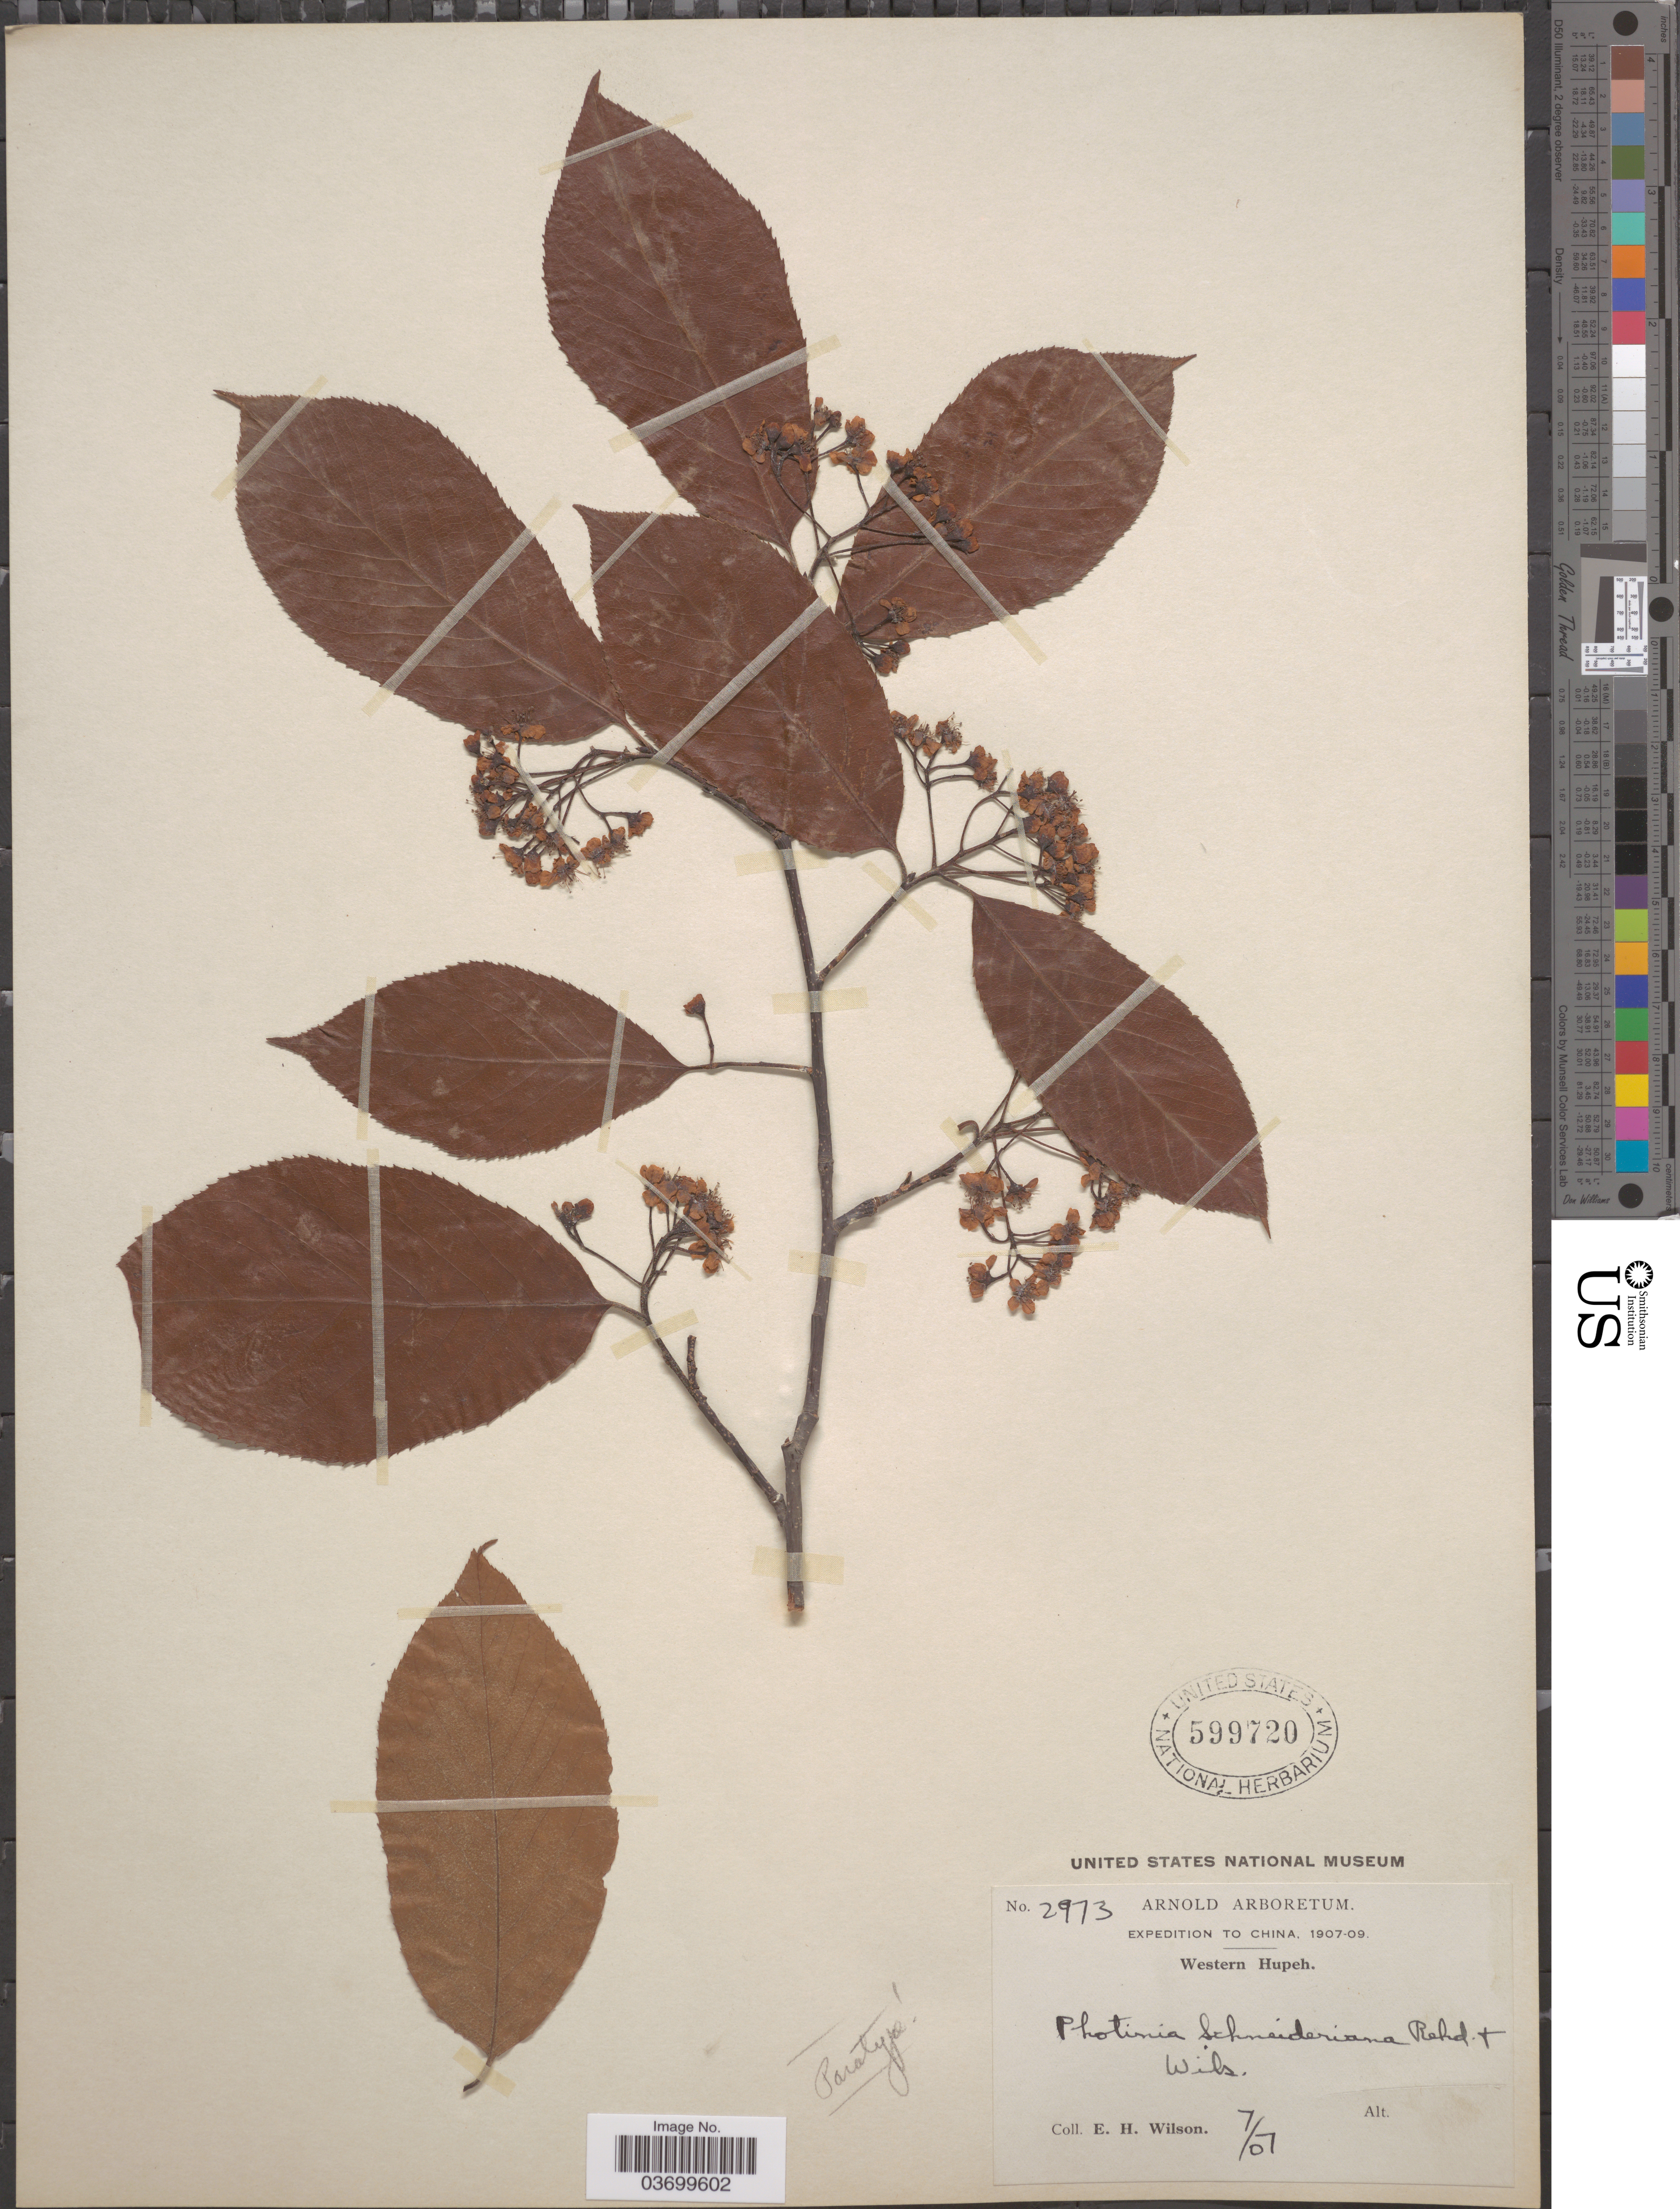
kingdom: Plantae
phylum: Tracheophyta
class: Magnoliopsida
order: Rosales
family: Rosaceae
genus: Photinia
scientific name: Photinia schneideriana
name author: Rehder & E.H. Wilson in Sarg.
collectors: E. Wilson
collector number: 2973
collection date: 1907-07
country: China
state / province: Hubei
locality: Western Hupeh.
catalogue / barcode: US 599720